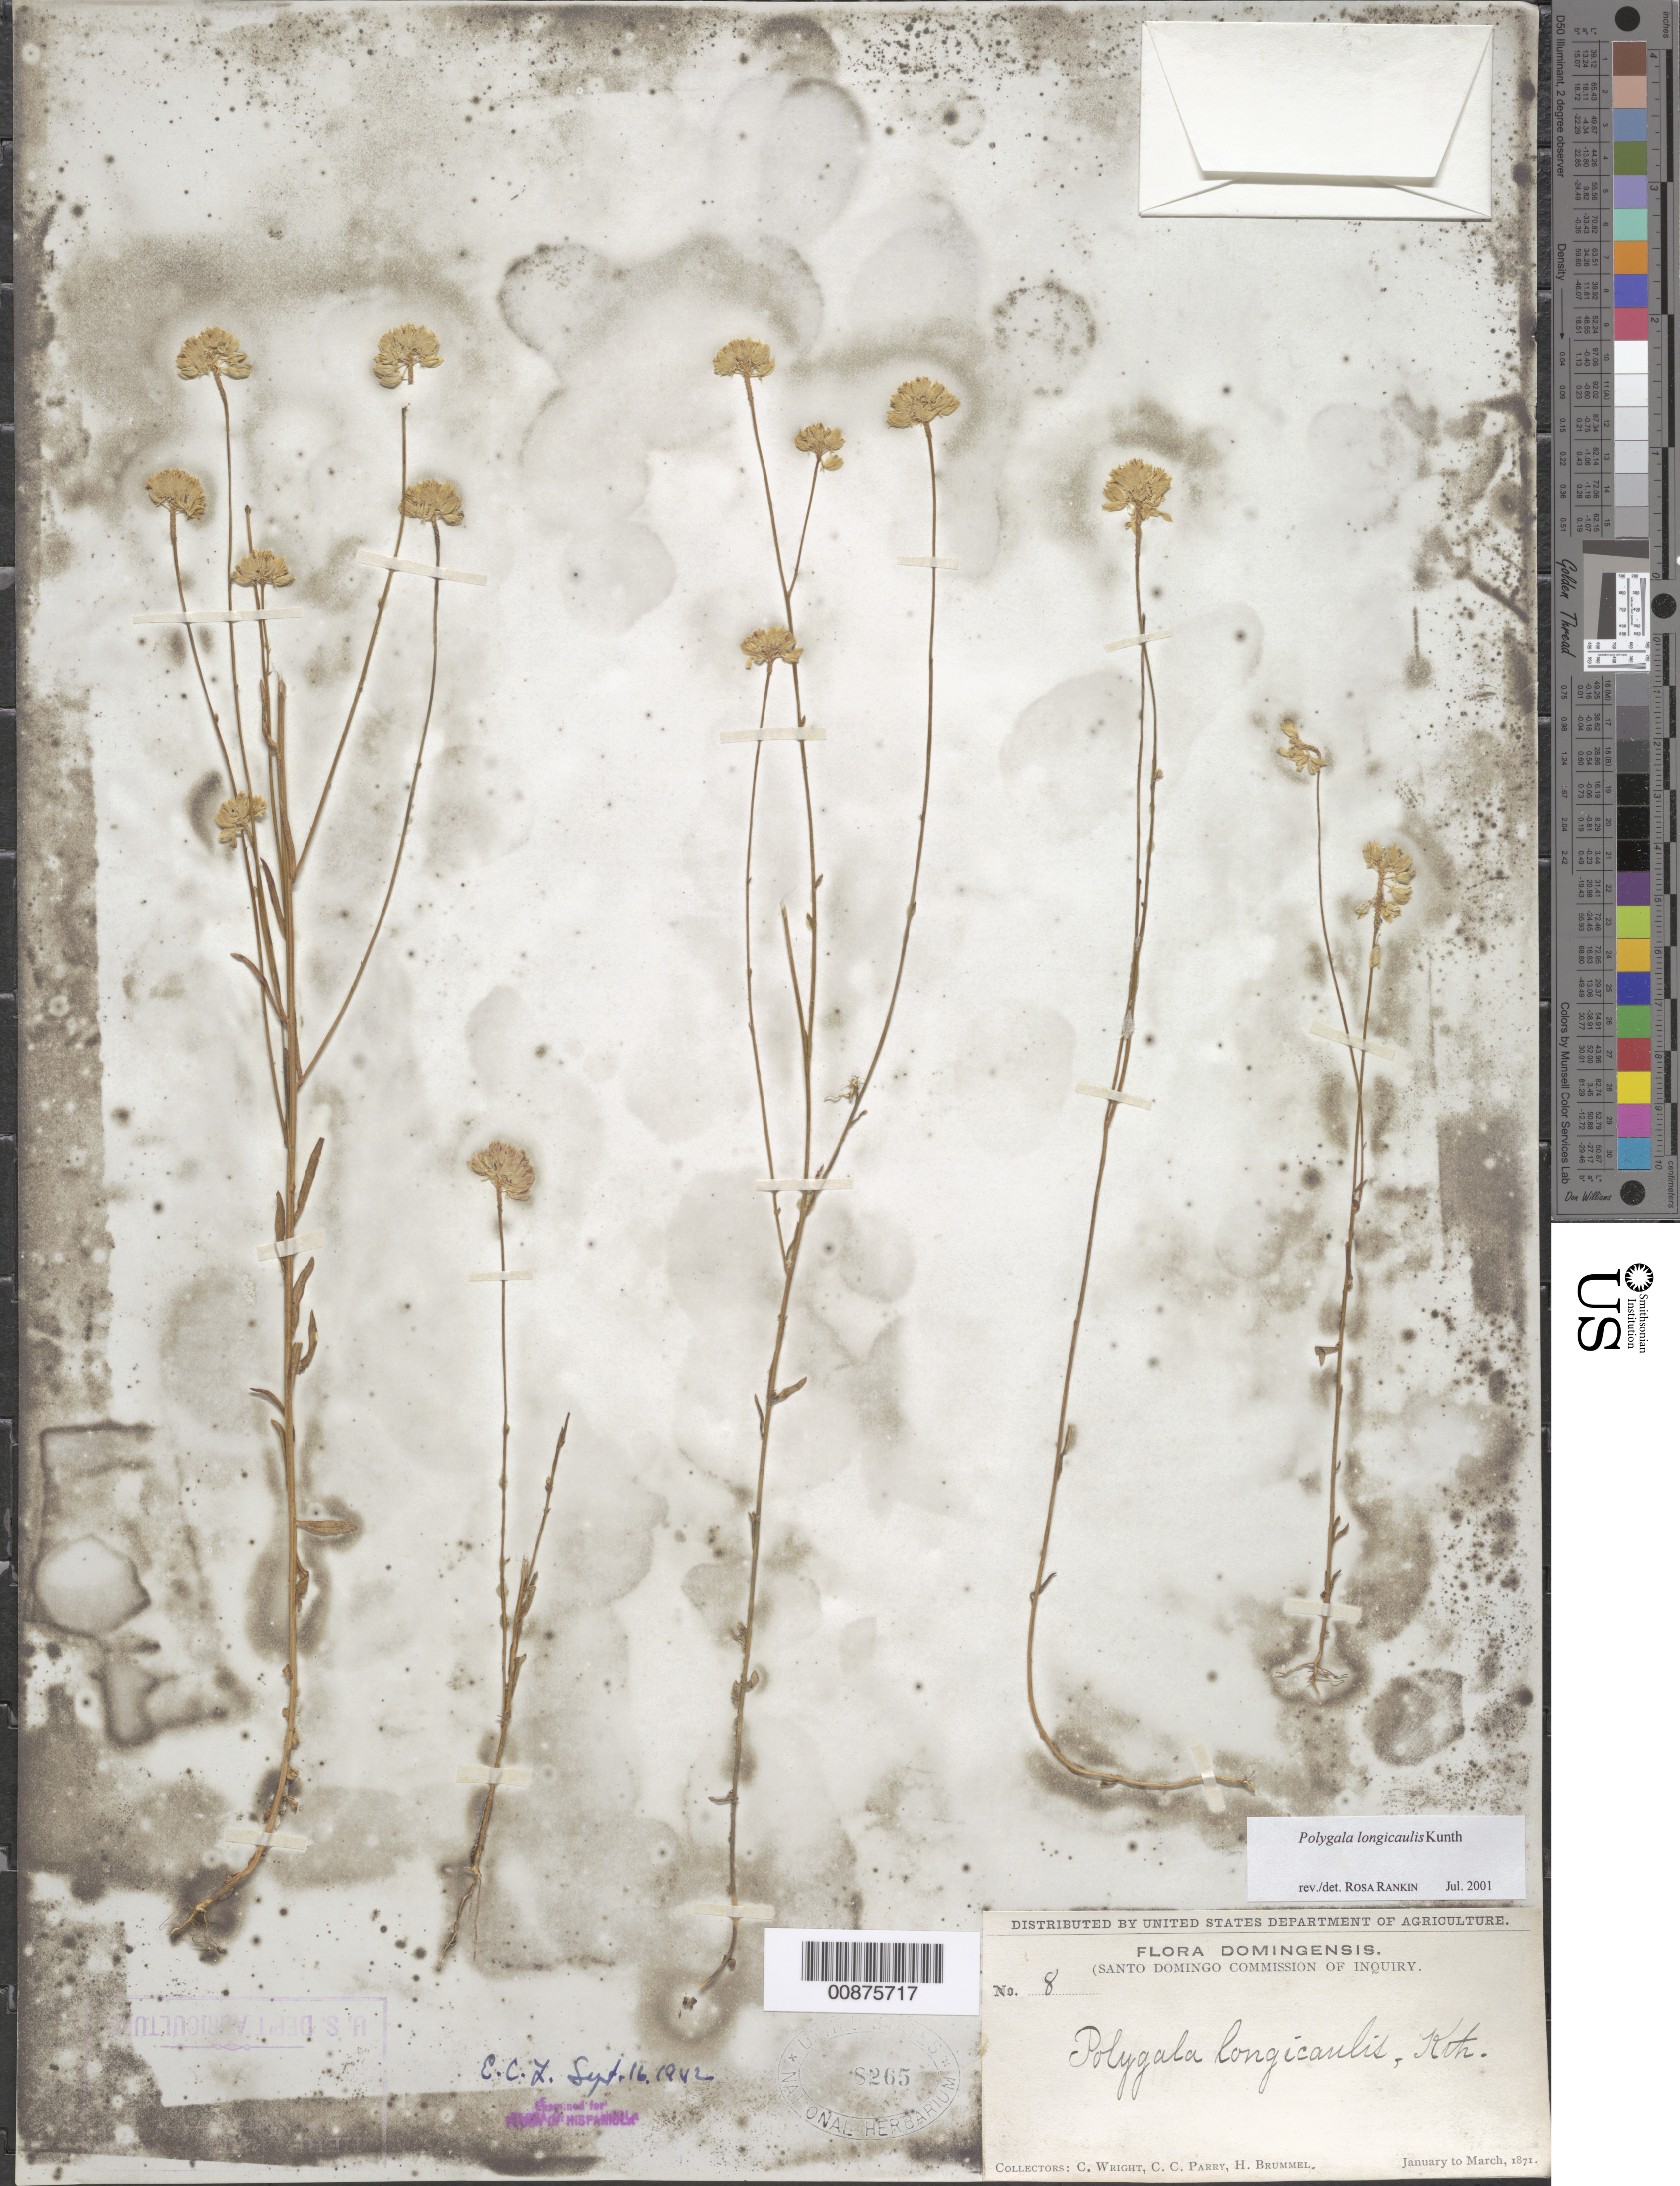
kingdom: Plantae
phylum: Tracheophyta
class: Magnoliopsida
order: Fabales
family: Polygalaceae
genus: Polygala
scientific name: Polygala longicaulis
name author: Kunth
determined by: Rankin Rodriguez, Rosa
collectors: C. Wright, C. C. Parry & H. Brummel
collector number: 8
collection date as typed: Jan 1871 to -- Mar 1871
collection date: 1871-01/1871-03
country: Dominican Republic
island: Hispaniola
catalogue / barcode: US 8265